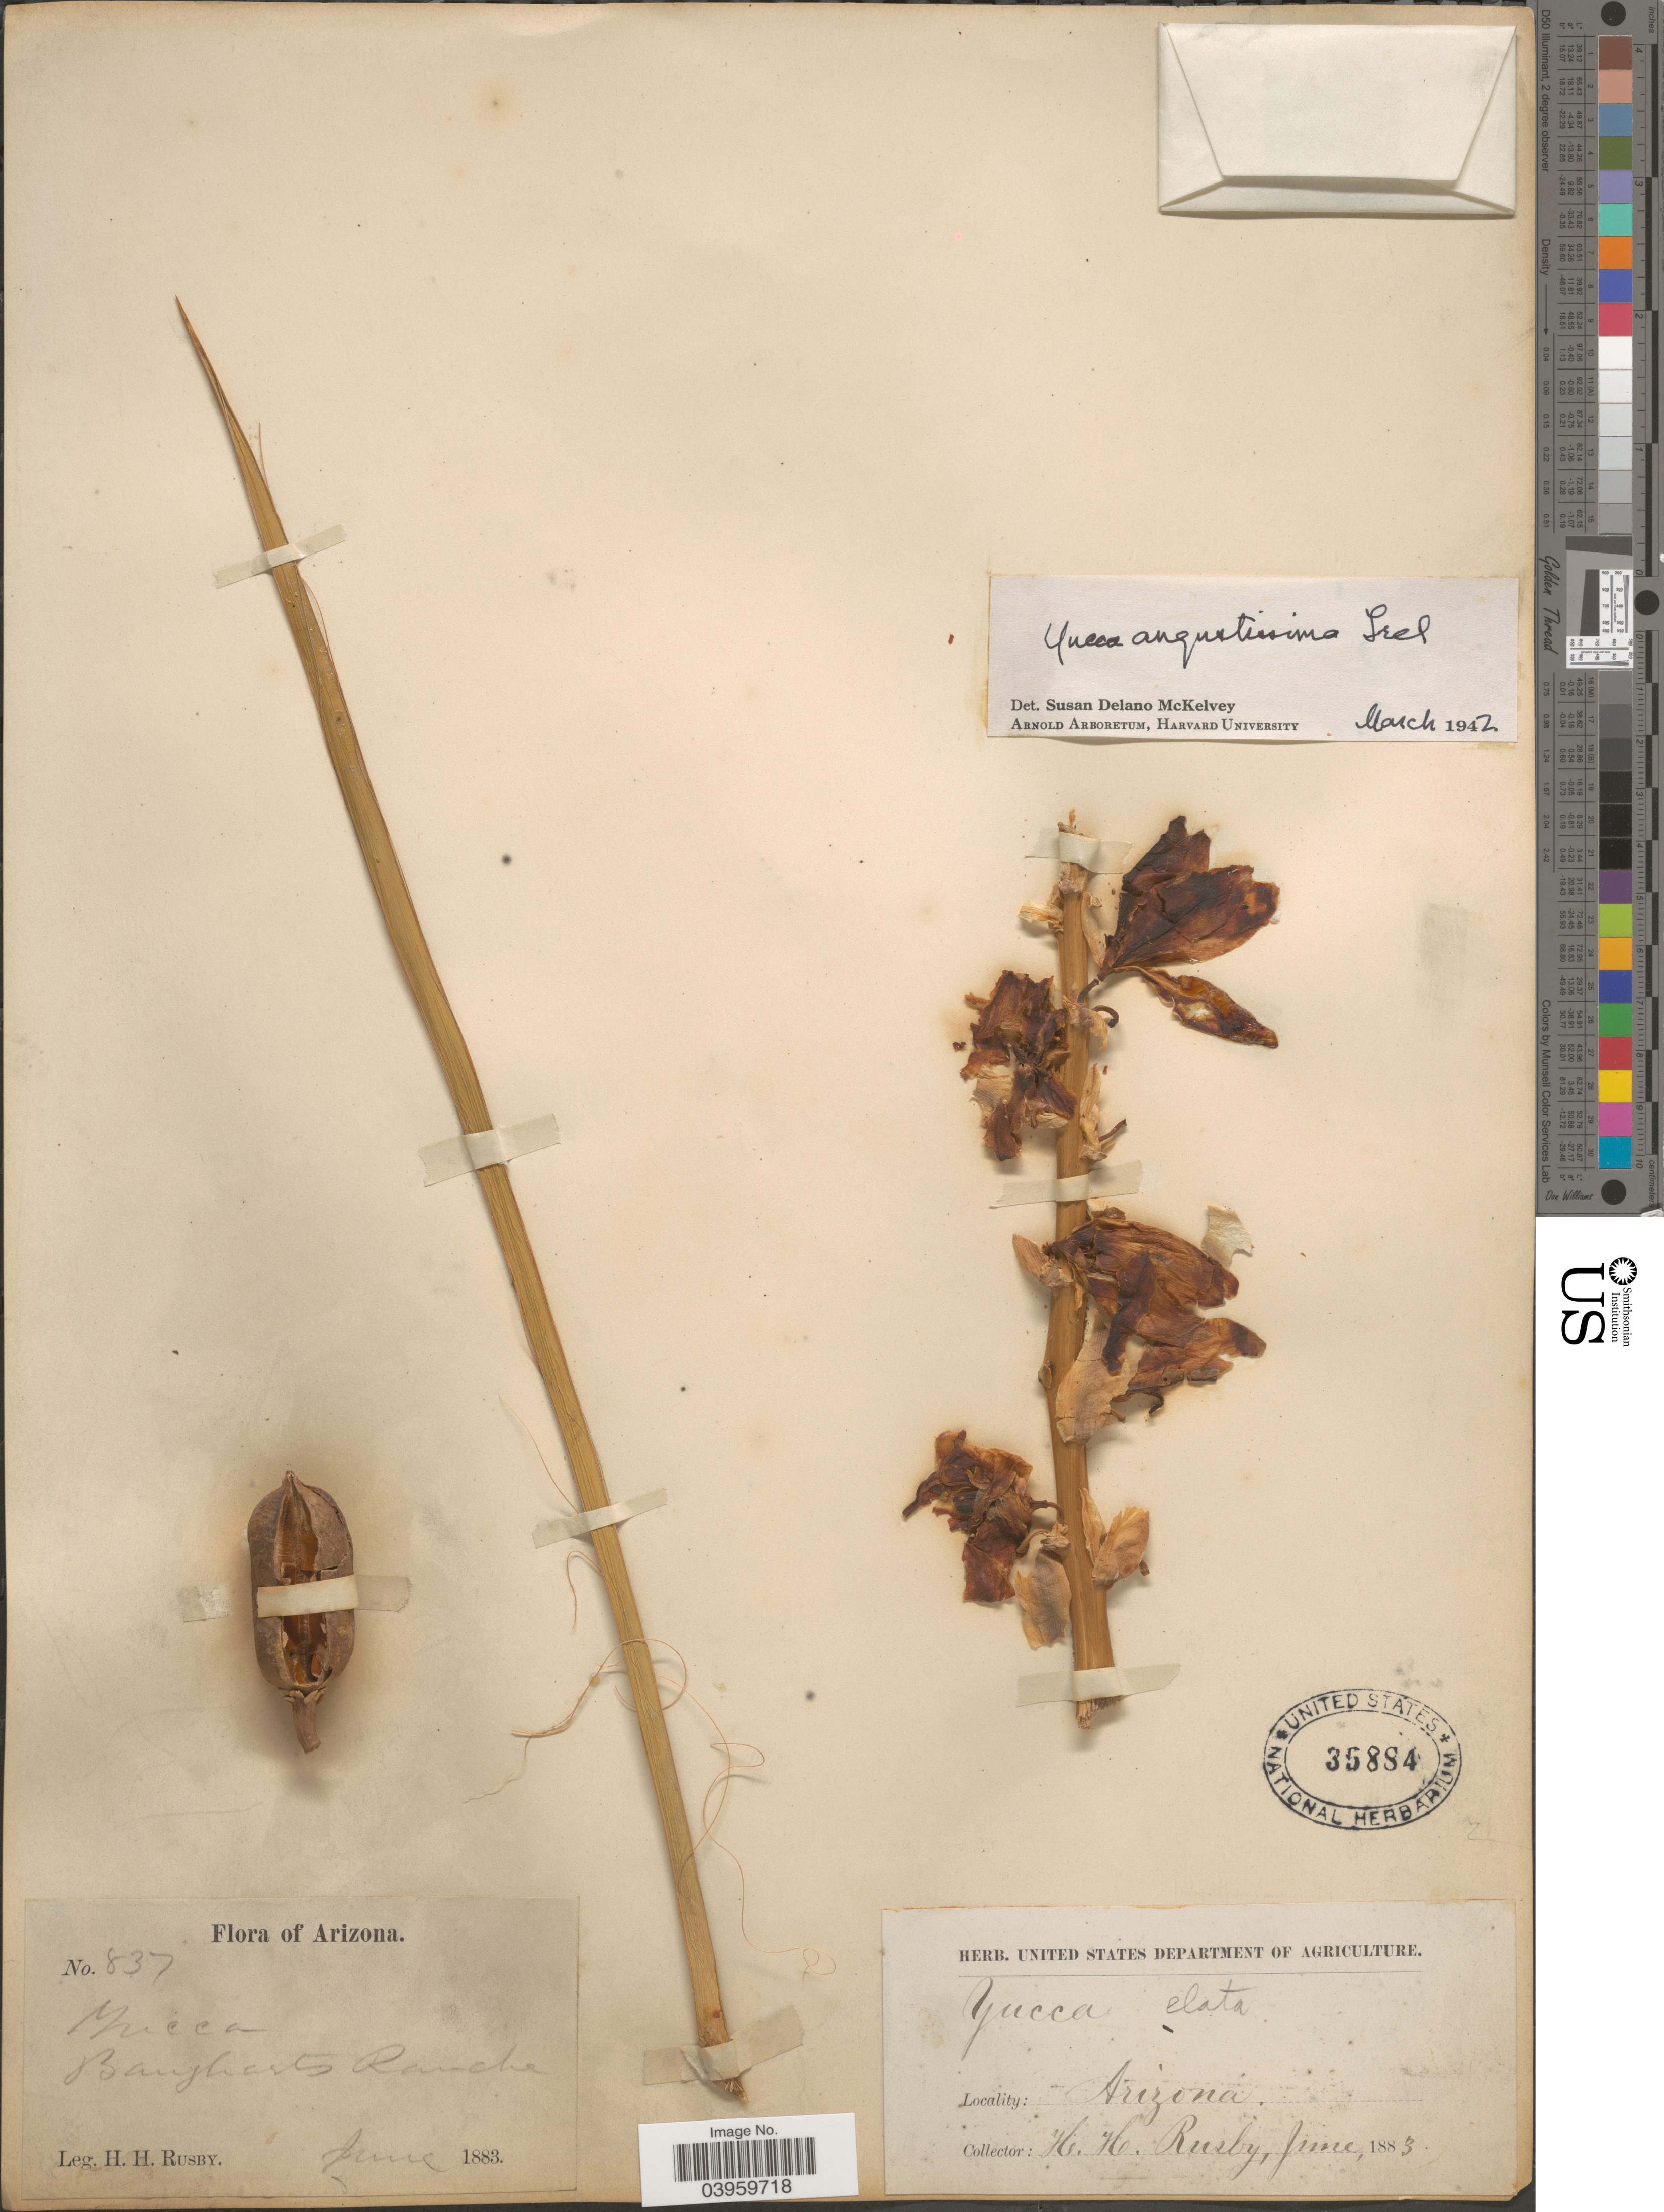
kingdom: Plantae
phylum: Tracheophyta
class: Liliopsida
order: Asparagales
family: Asparagaceae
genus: Yucca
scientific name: Yucca angustissima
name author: Engelm. ex Trel.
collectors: H. H. Rusby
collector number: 837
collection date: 1883-06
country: United States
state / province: Arizona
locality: Bangharts Ranche.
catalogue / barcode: US 35884